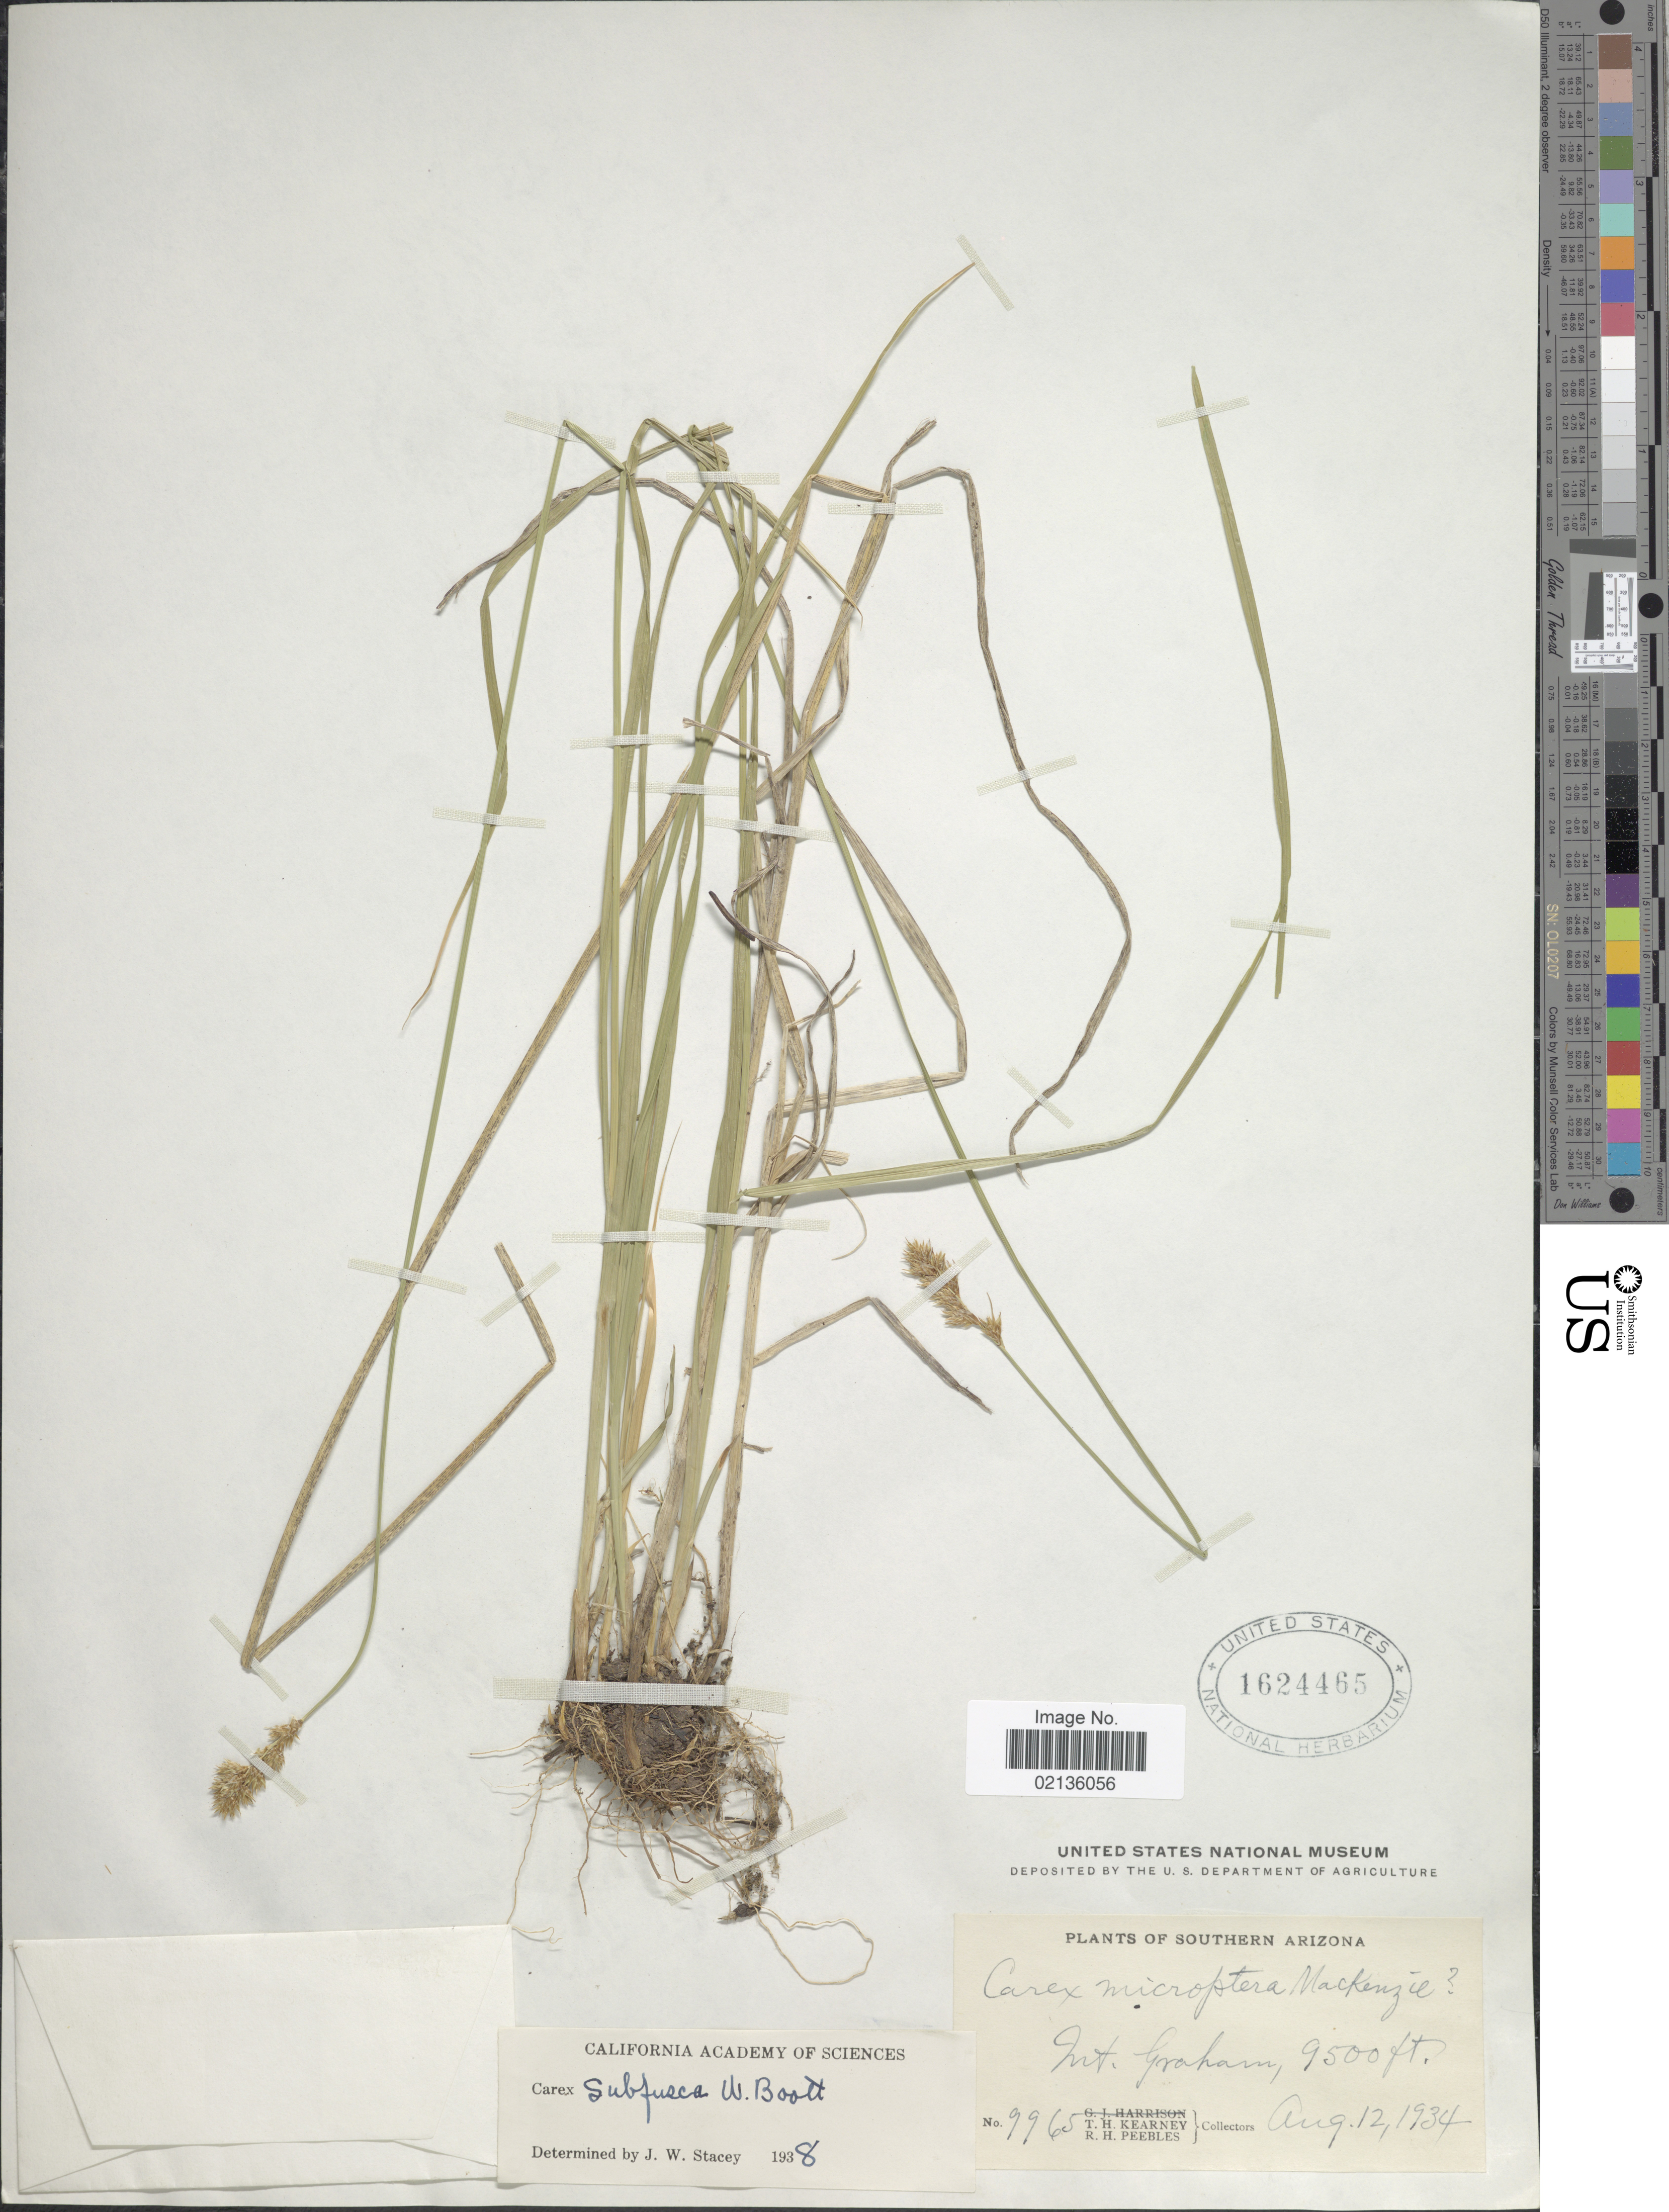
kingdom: Plantae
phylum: Tracheophyta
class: Liliopsida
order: Poales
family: Cyperaceae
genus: Carex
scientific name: Carex subfusca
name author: W. Boott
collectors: T. H. Kearney & R. H. Peebles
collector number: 9965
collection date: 1934-08-12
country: United States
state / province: Arizona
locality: Southern Arizona, Mt. Graham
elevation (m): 2896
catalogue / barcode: US 1624465